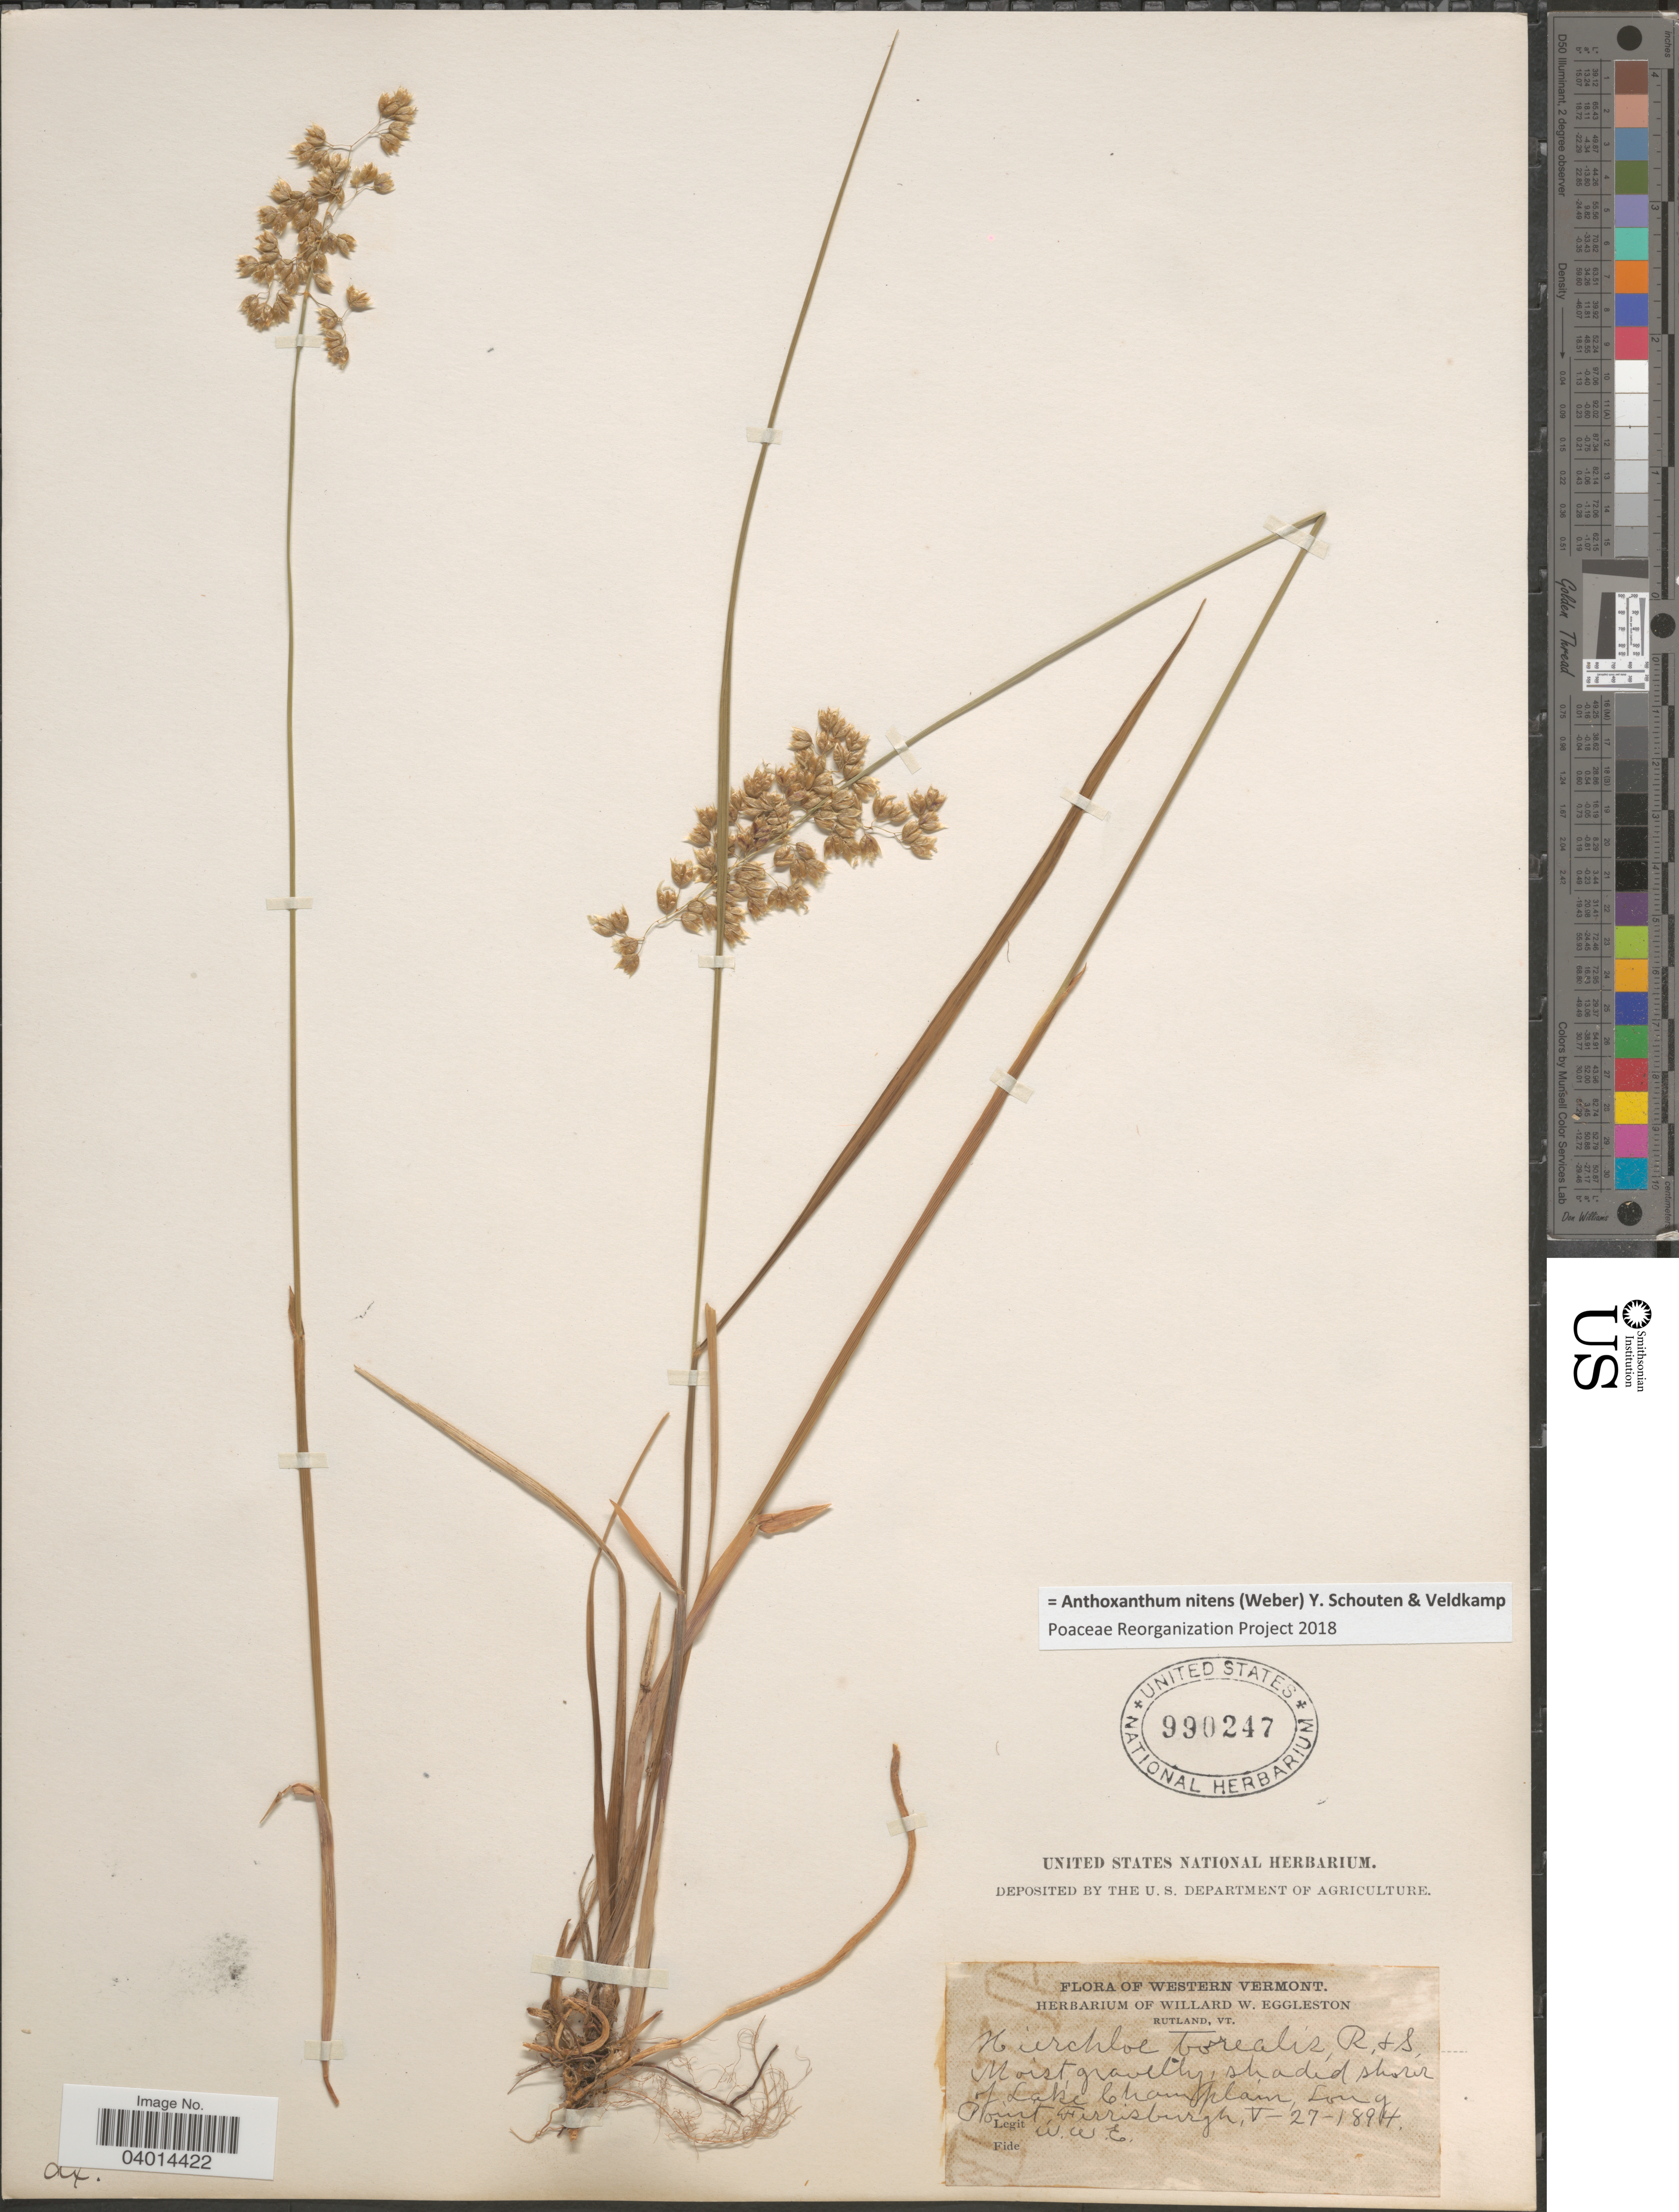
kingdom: Plantae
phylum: Tracheophyta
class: Liliopsida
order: Poales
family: Poaceae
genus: Anthoxanthum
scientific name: Anthoxanthum nitens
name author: (G.H. Weber) R.T.A. Schouten & Veldkamp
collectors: W. W. Eggleston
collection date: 1894-05-27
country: United States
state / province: Vermont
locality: Western Vermont. Shores of Lake Champlain, Long Point, Ferrisburgh.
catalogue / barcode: US 990247